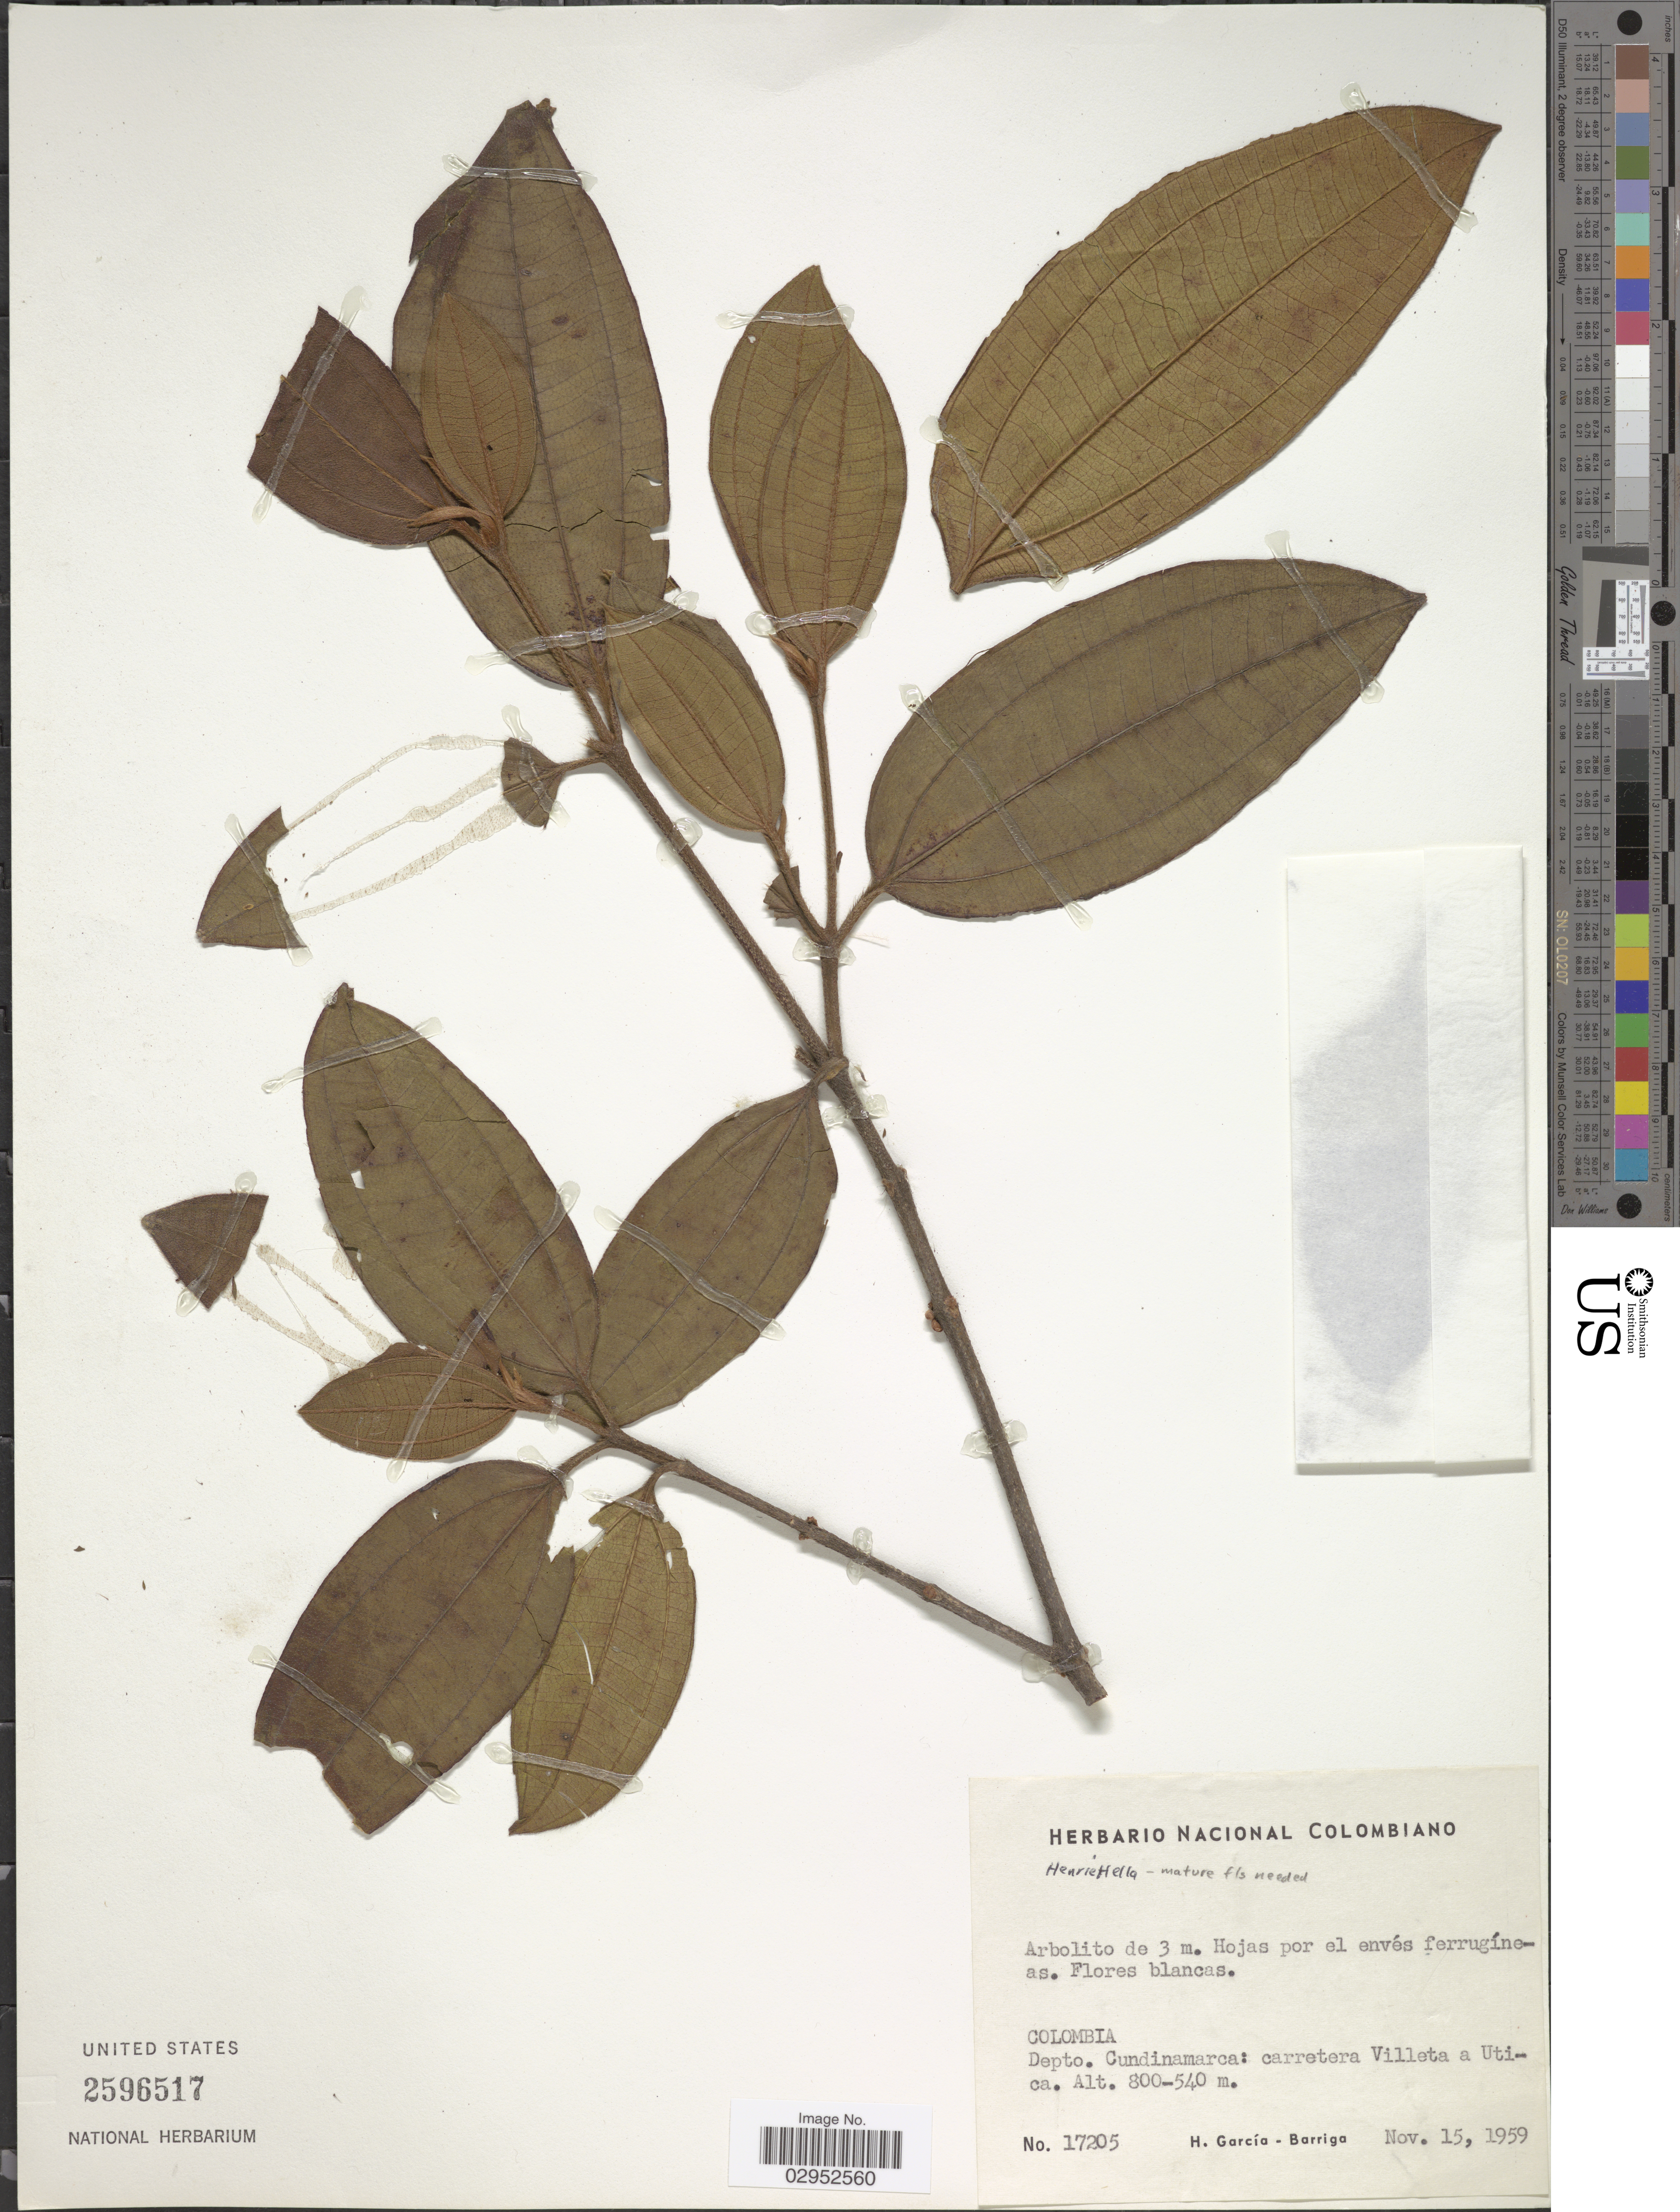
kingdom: Plantae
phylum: Tracheophyta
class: Magnoliopsida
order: Myrtales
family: Melastomataceae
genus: Henriettea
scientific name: Henriettea sp.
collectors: H. García Barriga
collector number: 17205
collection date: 1959-11-15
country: Colombia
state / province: Cundinamarca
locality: Depto. Cundinamarca: carretera Villeta a Utica.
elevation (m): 540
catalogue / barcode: US 2596517